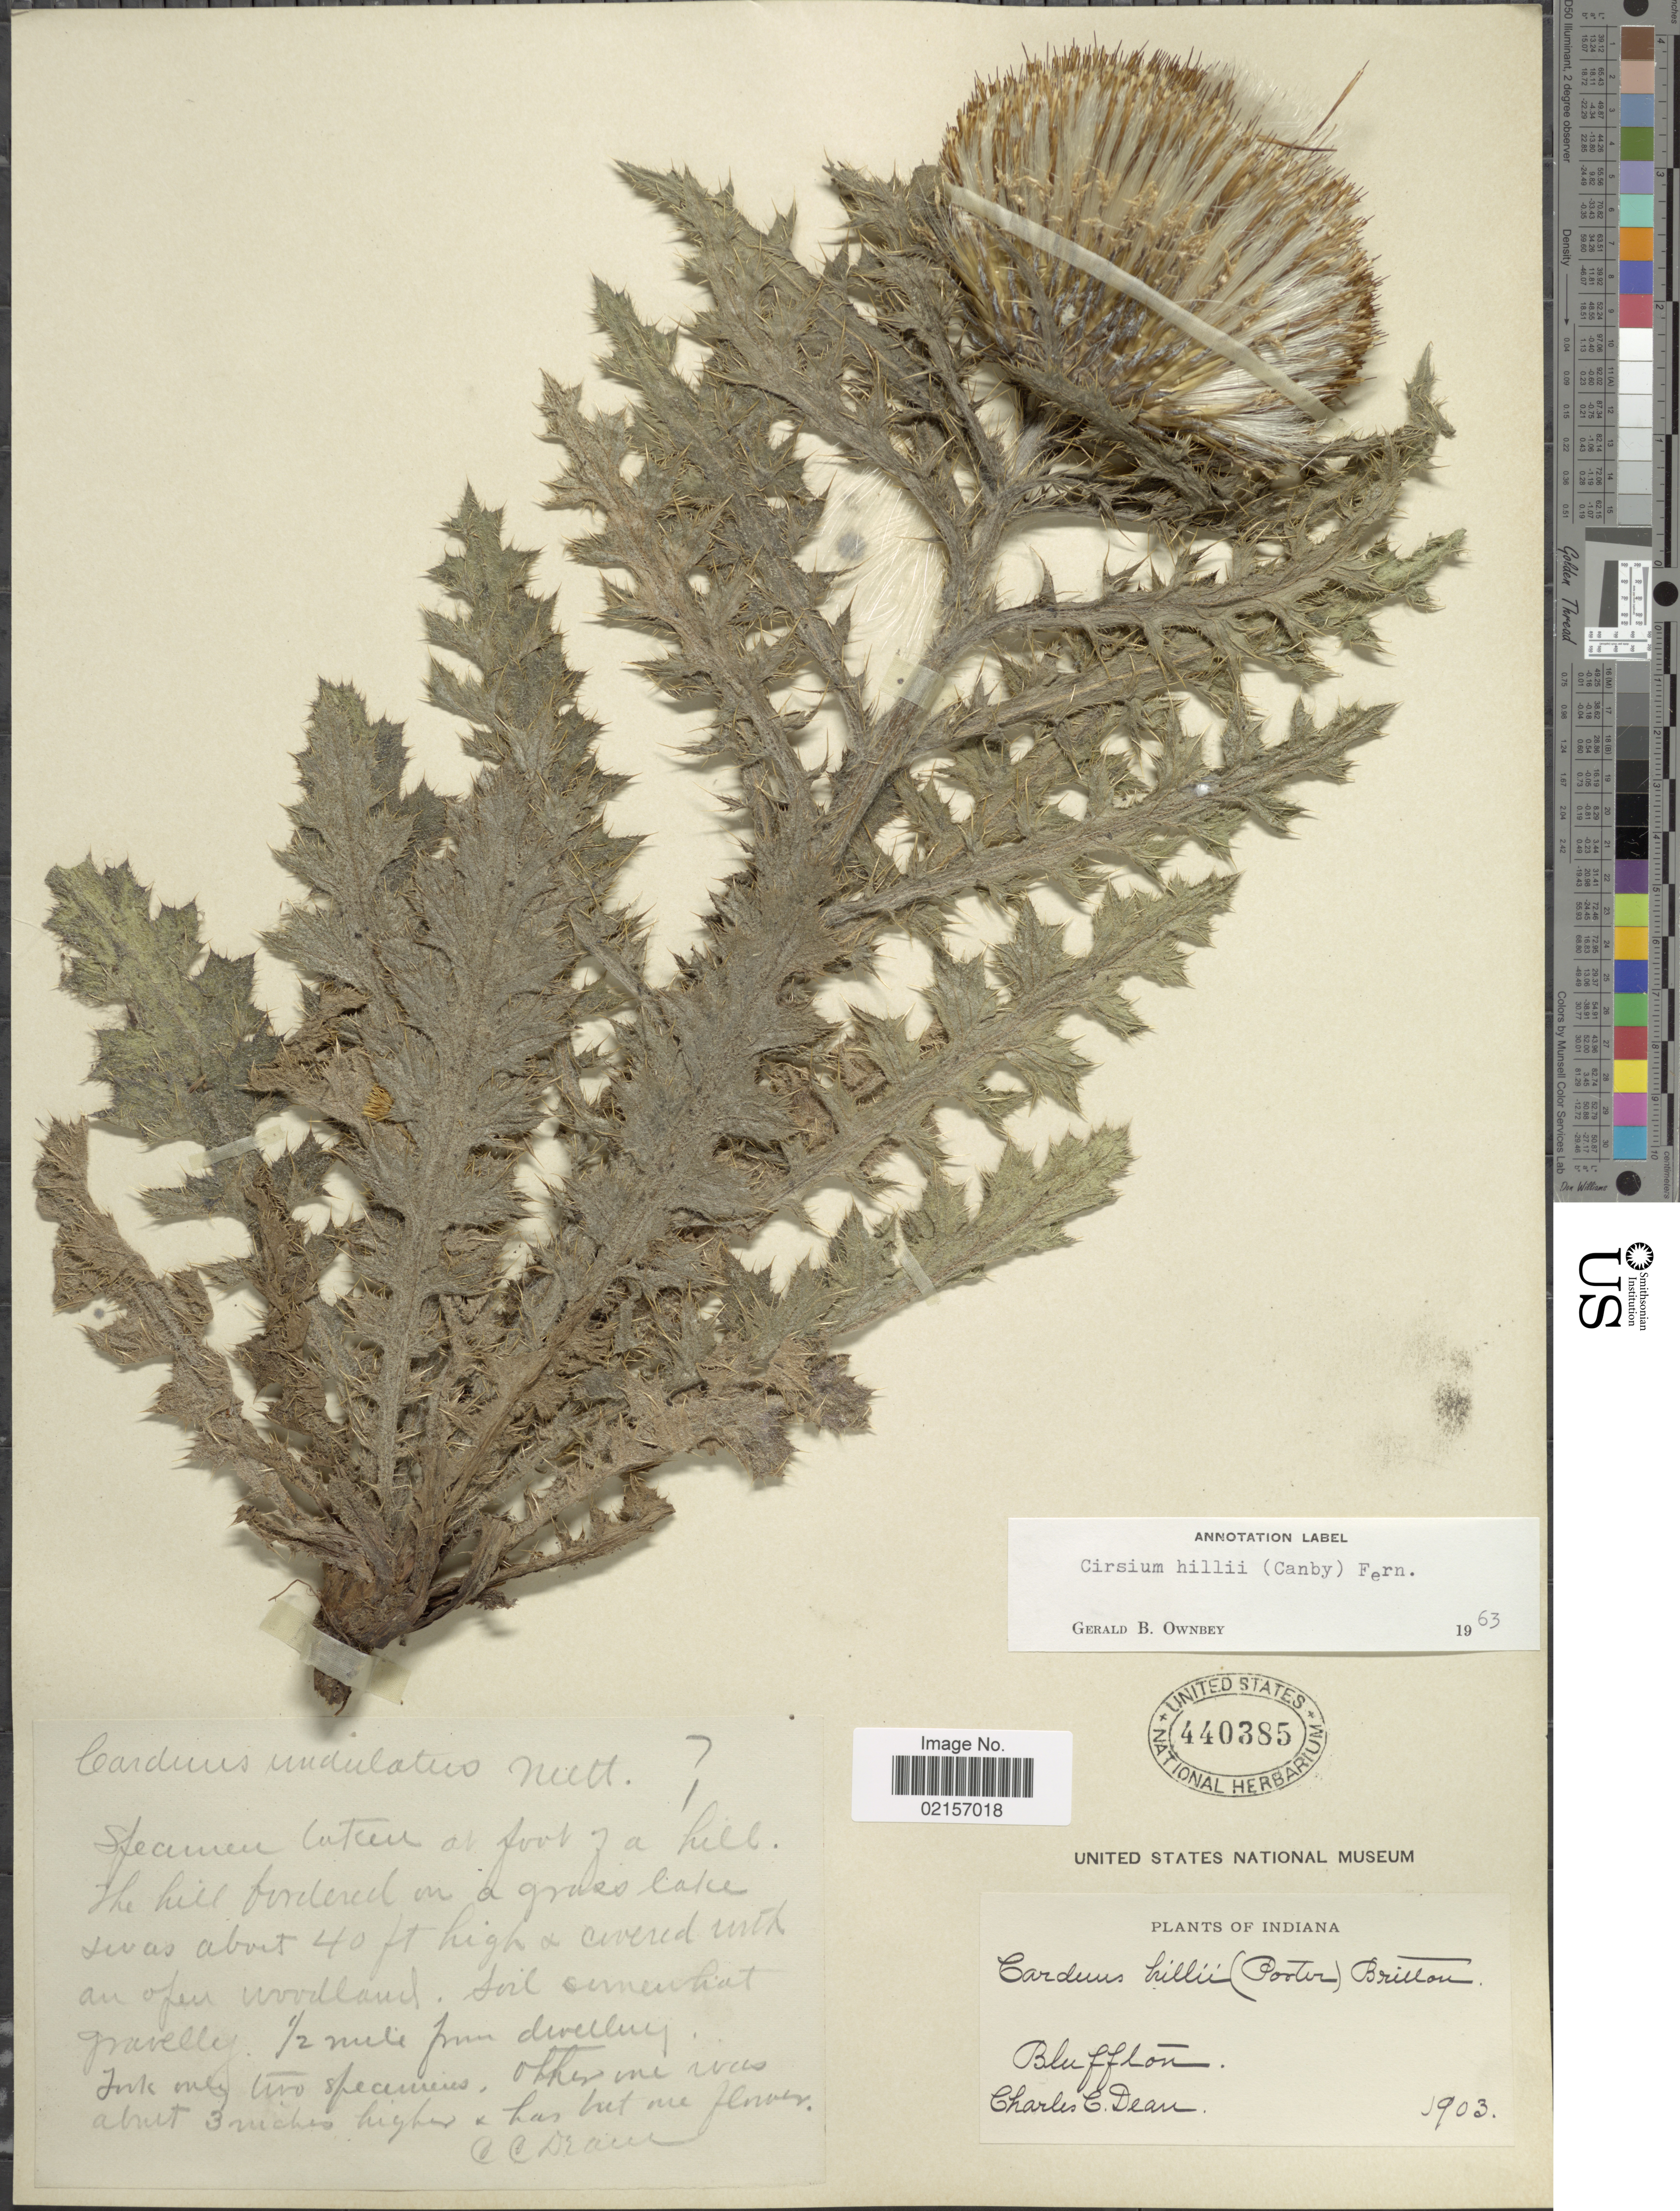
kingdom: Plantae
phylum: Tracheophyta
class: Magnoliopsida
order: Asterales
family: Asteraceae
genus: Cirsium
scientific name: Cirsium pumilum var. hillii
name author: (Canby) B. Boivin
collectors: C. Dean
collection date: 1903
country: United States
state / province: Indiana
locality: Bluffton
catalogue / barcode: US 440385